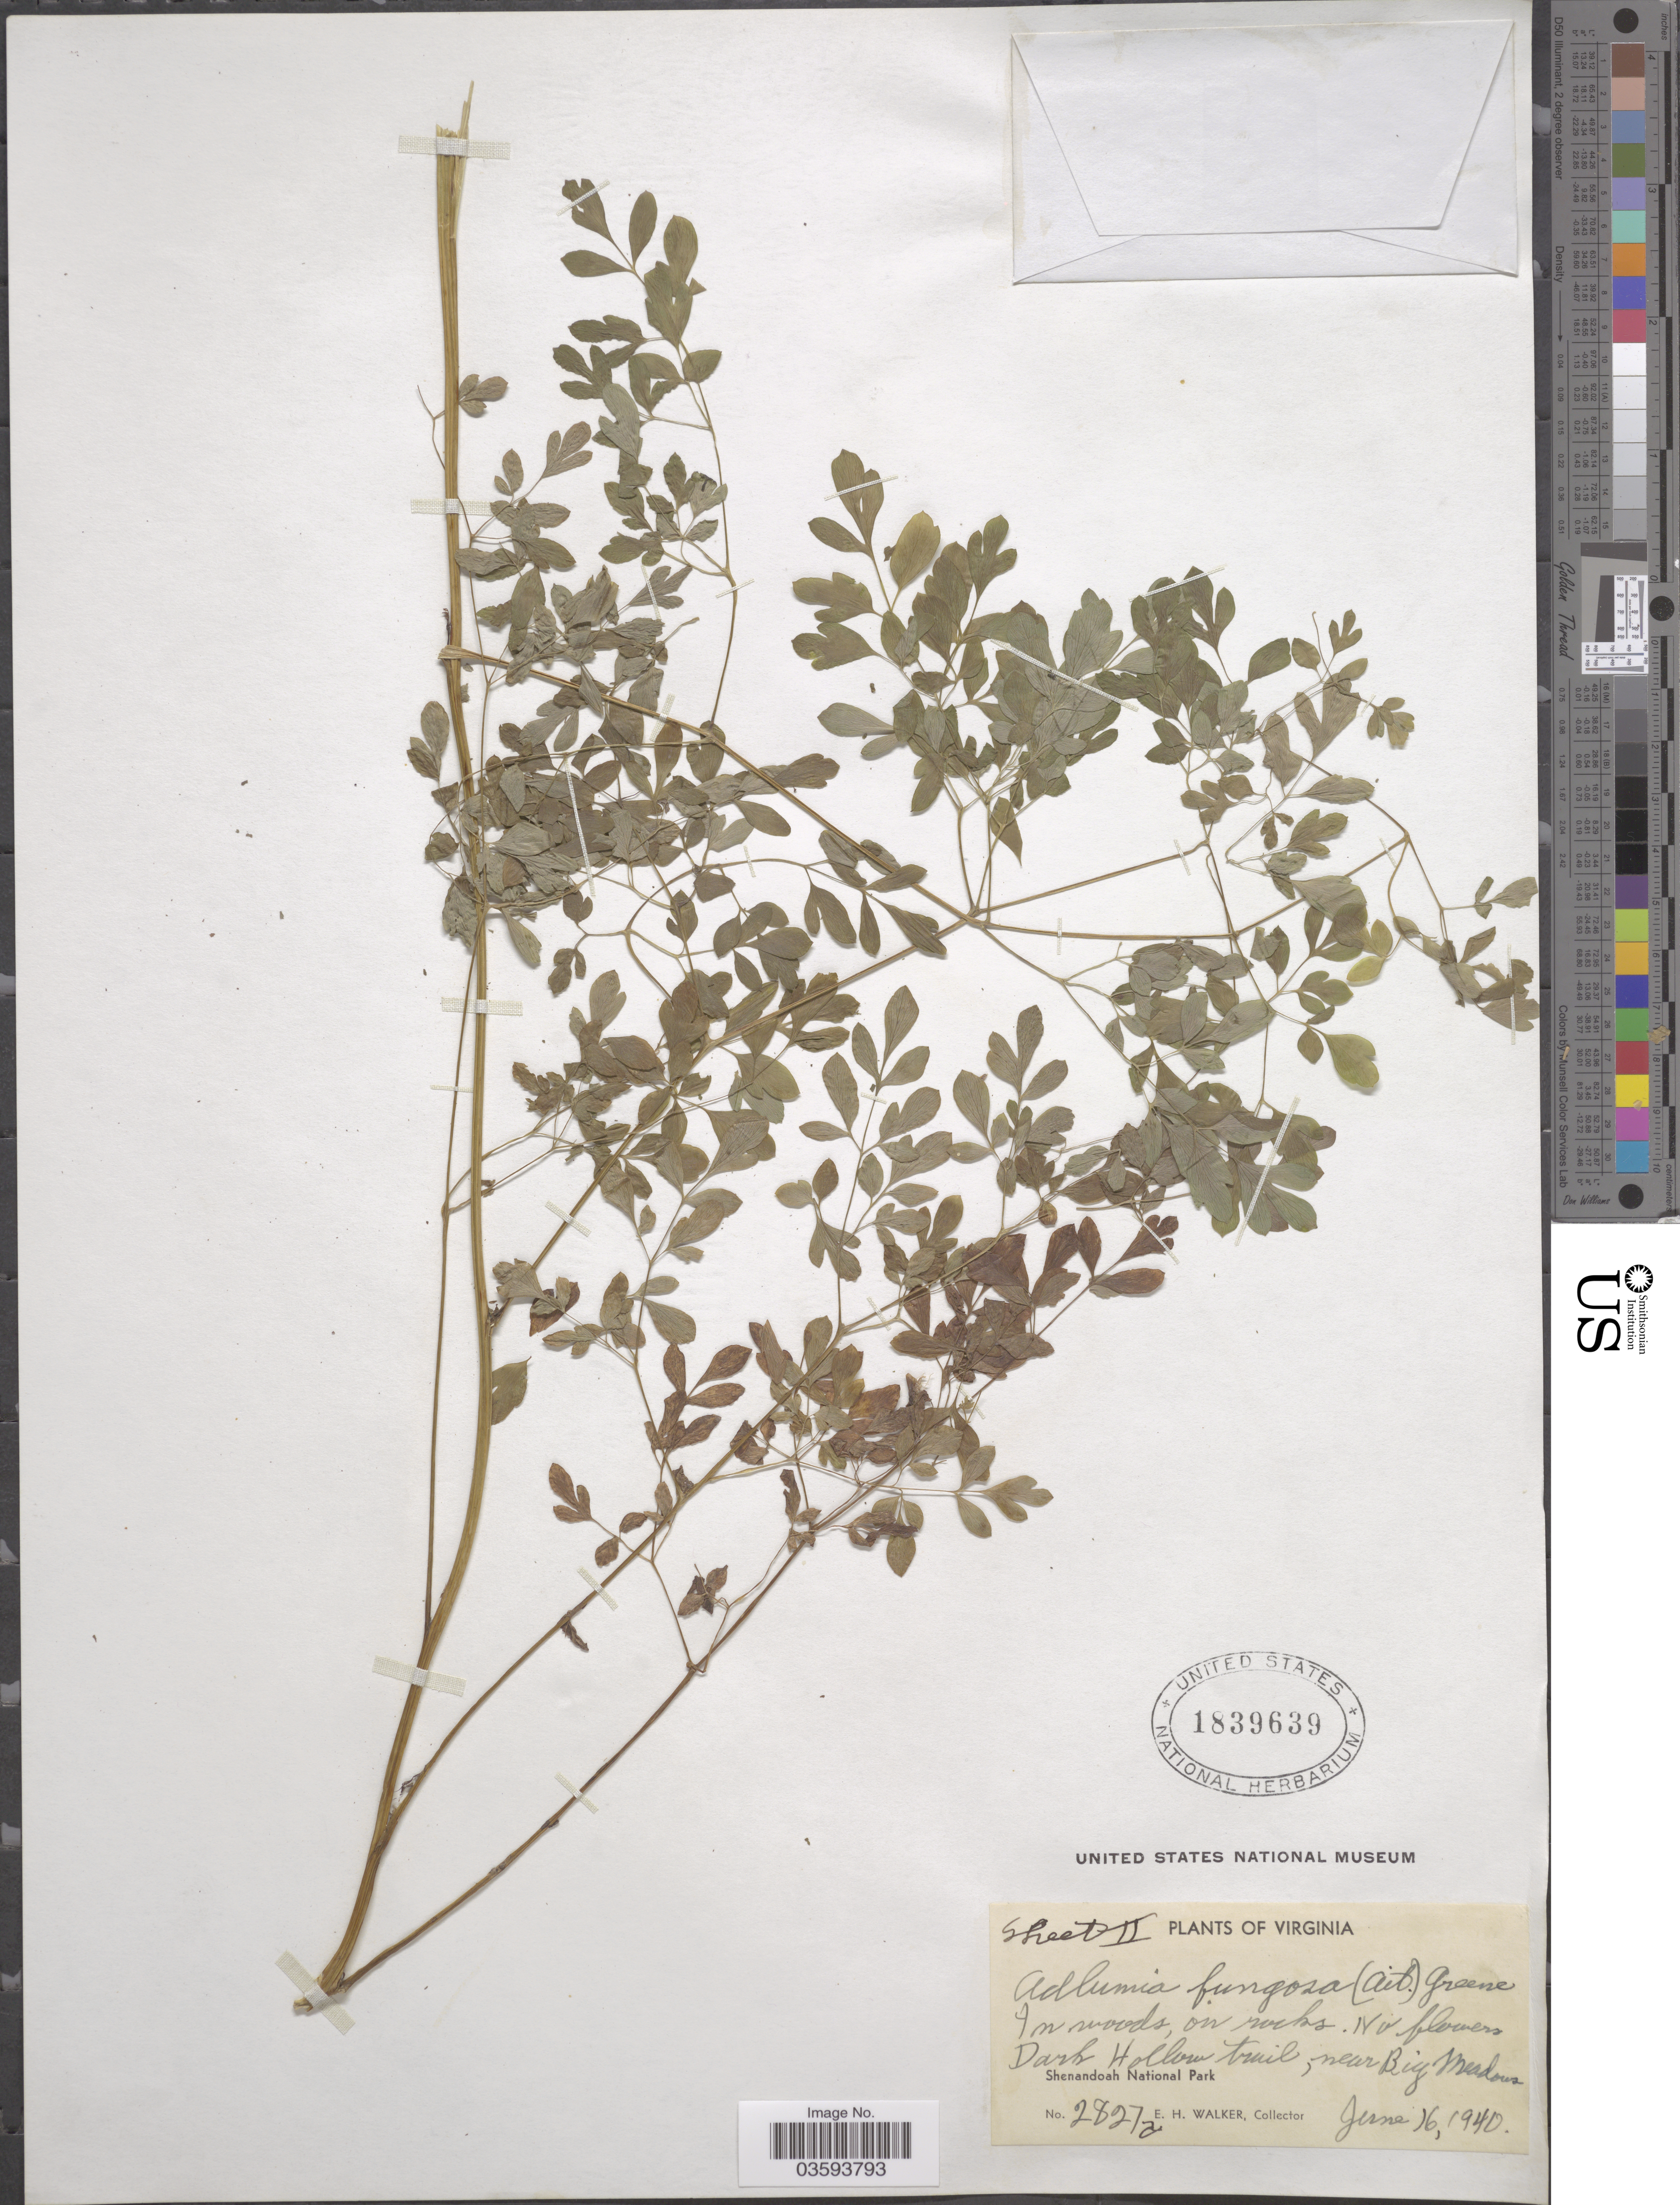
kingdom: Plantae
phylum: Tracheophyta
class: Magnoliopsida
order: Ranunculales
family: Papaveraceae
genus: Adlumia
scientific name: Adlumia fungosa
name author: (Aiton) Greene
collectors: E. H. Walker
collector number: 2827a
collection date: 1940-06-16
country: United States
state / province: Virginia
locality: Dark Hollow trail, near Big Meadows. Shenandoah National Park.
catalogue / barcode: US 1839639